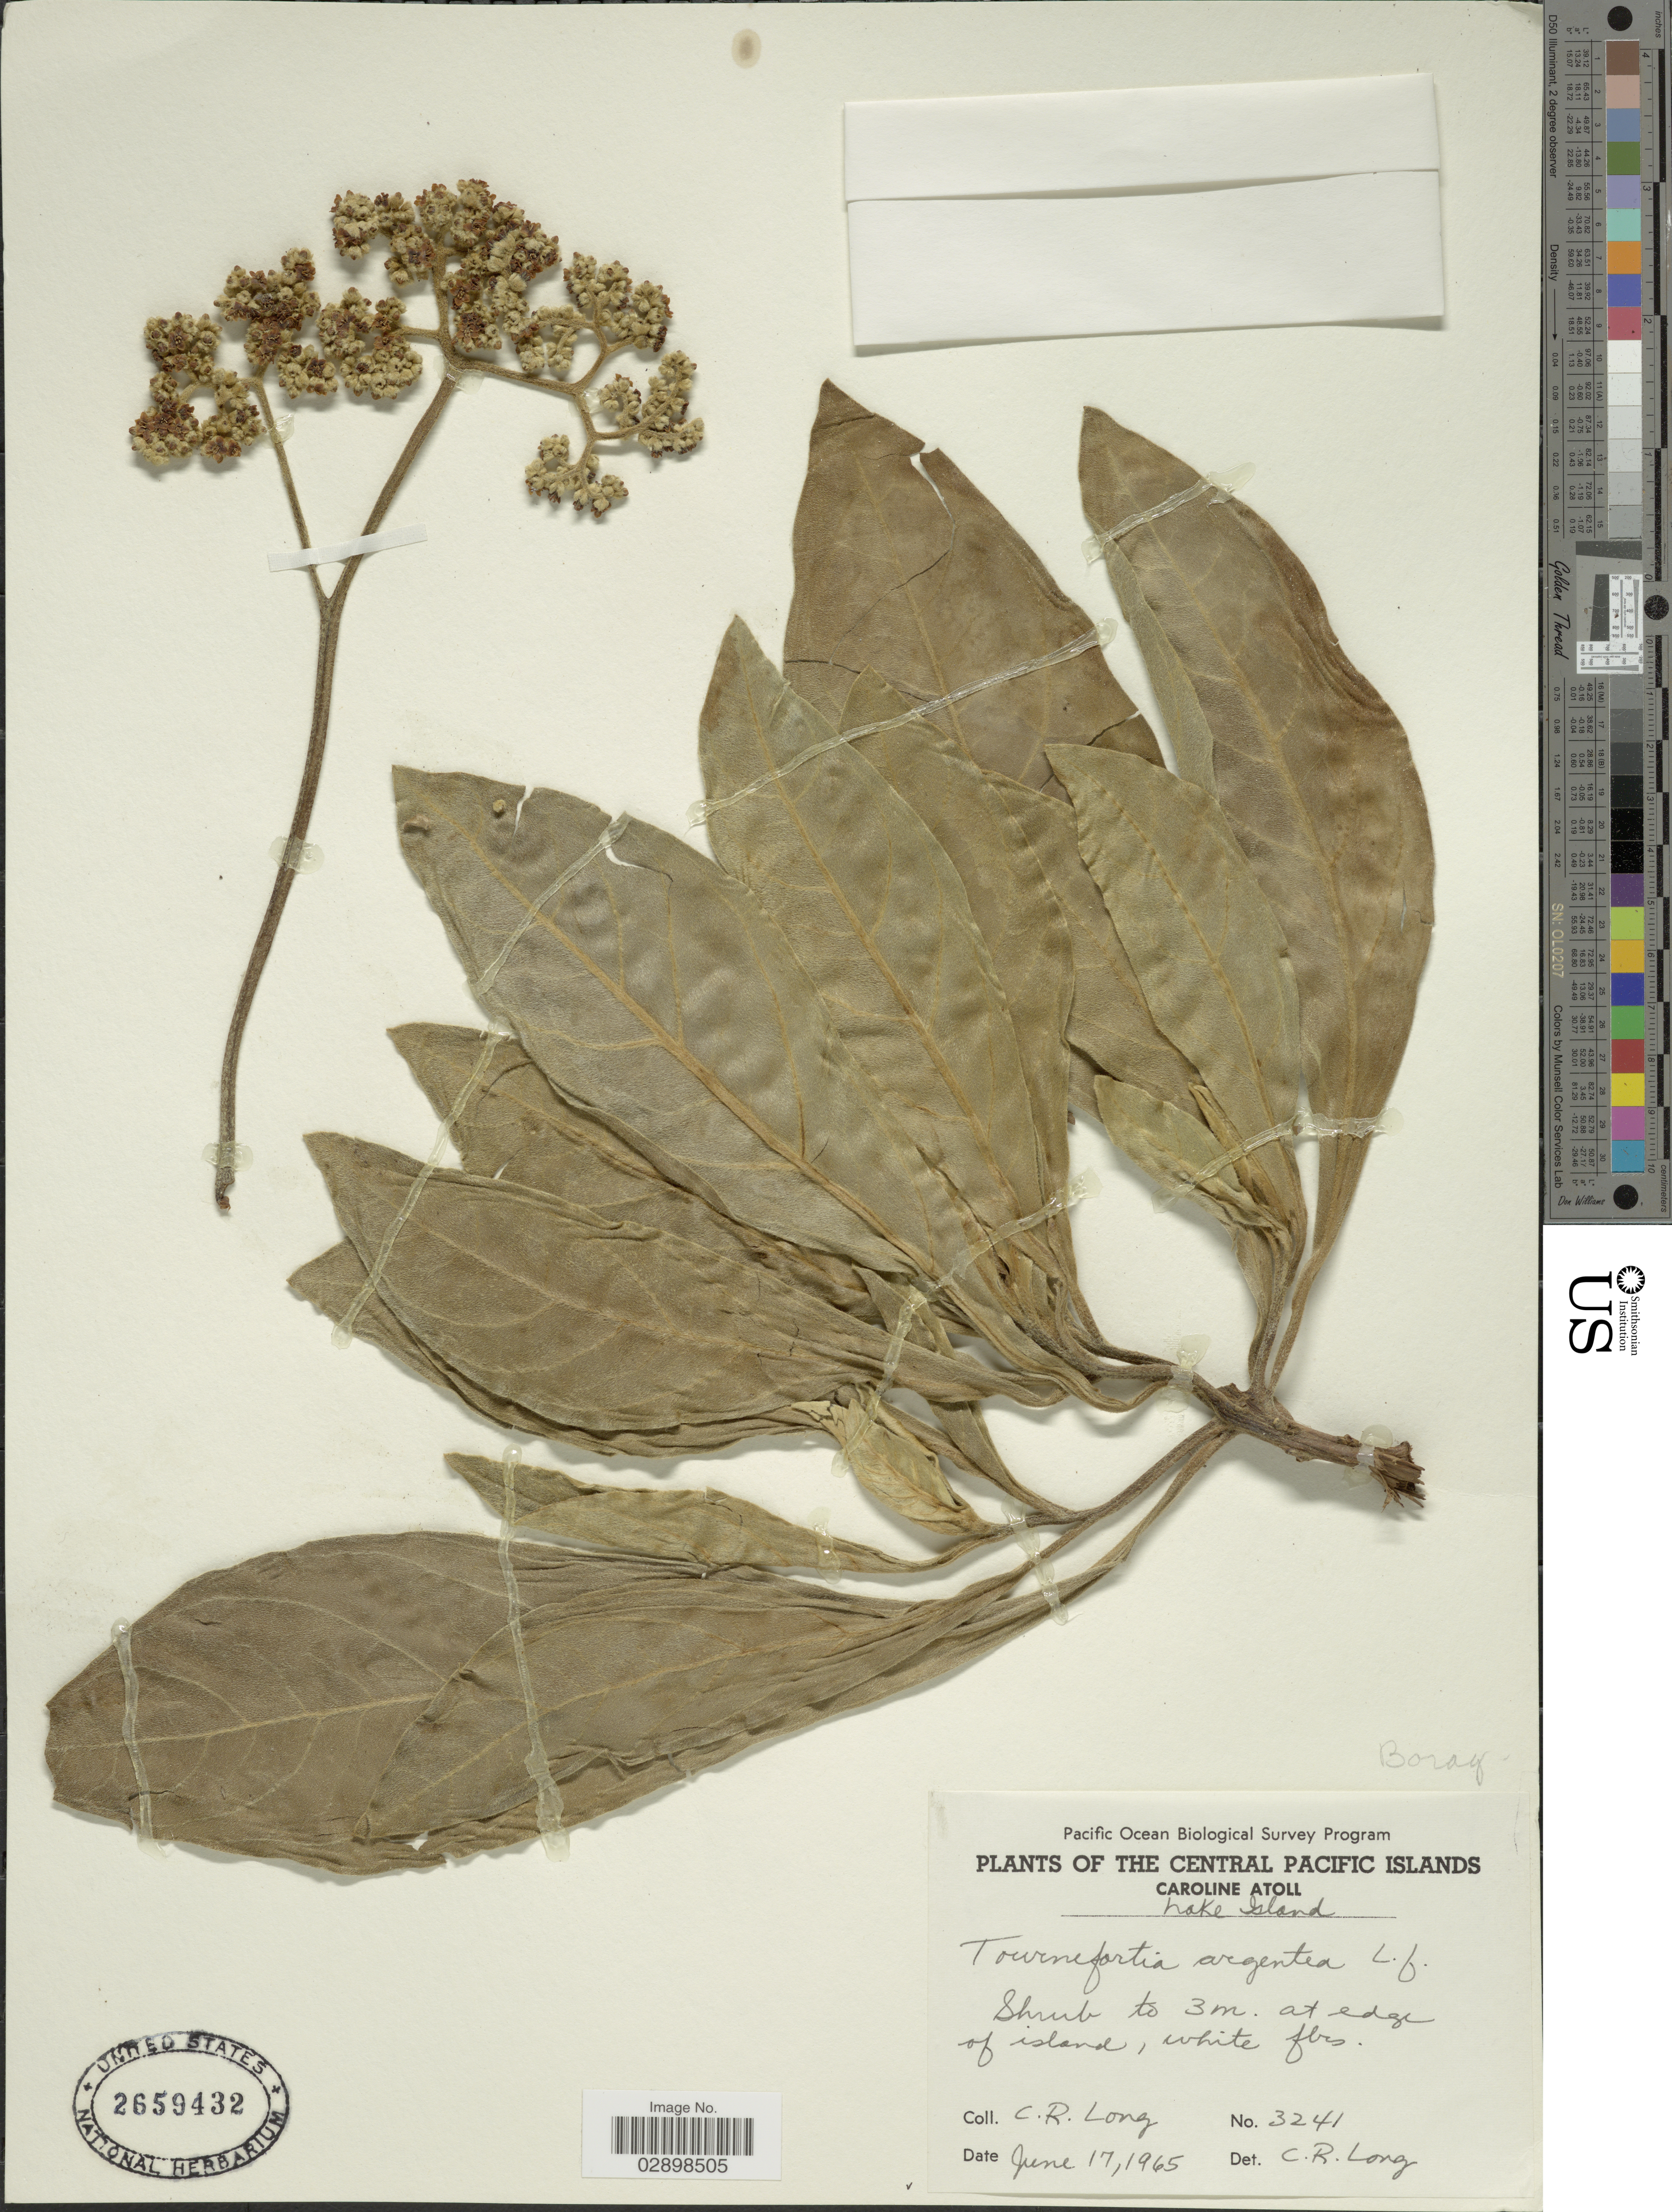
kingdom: Plantae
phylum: Tracheophyta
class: Magnoliopsida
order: Boraginales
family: Heliotropiaceae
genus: Heliotropium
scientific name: Heliotropium arboreum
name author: (Blanco) Mabberley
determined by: Wagner, W. L., (BOT), Smithsonian Institution - National Museum of Natural History (UNITED STATES)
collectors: C. R. Long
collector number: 3241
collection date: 1965-06-17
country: Kiribati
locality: Central Pacific Islands. Caroline Atoll. Lake Island.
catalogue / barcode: US 2659432